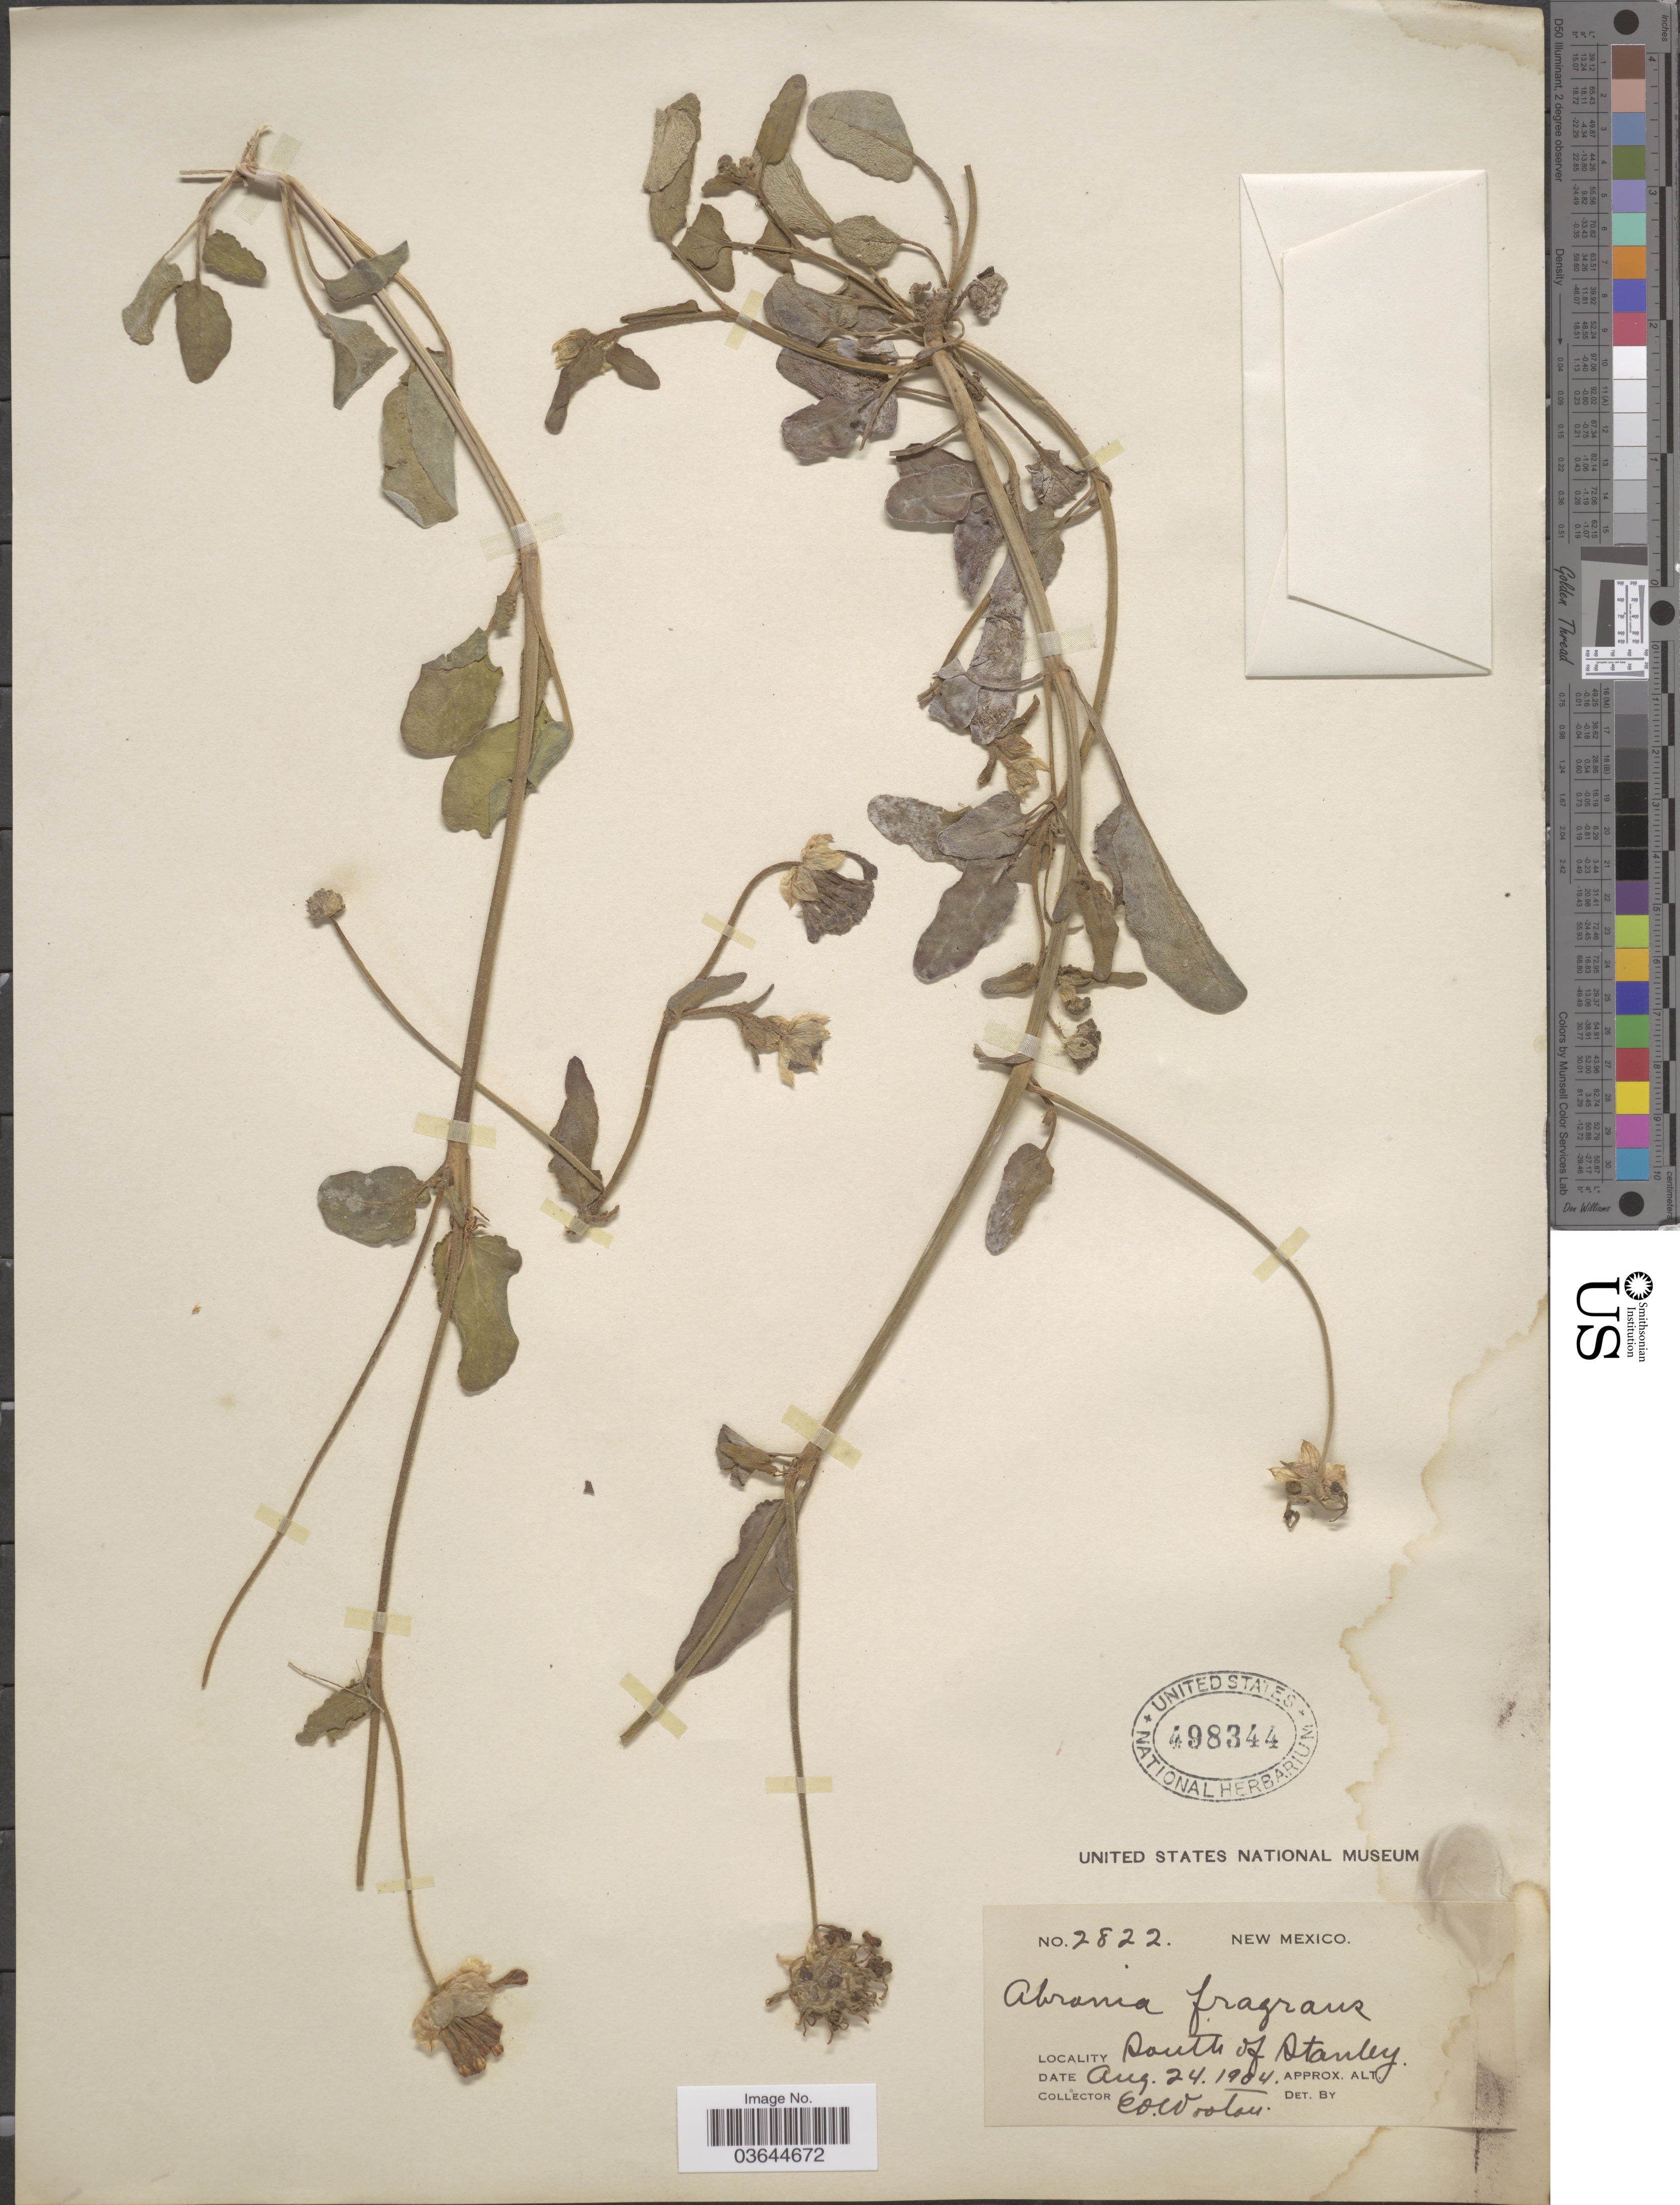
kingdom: Plantae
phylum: Tracheophyta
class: Magnoliopsida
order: Caryophyllales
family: Nyctaginaceae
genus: Abronia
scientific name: Abronia fragrans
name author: Nutt. ex Hook.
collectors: E. O. Wooton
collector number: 2822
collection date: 1904-08-24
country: United States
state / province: New Mexico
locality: South of Stanley.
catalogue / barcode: US 498344